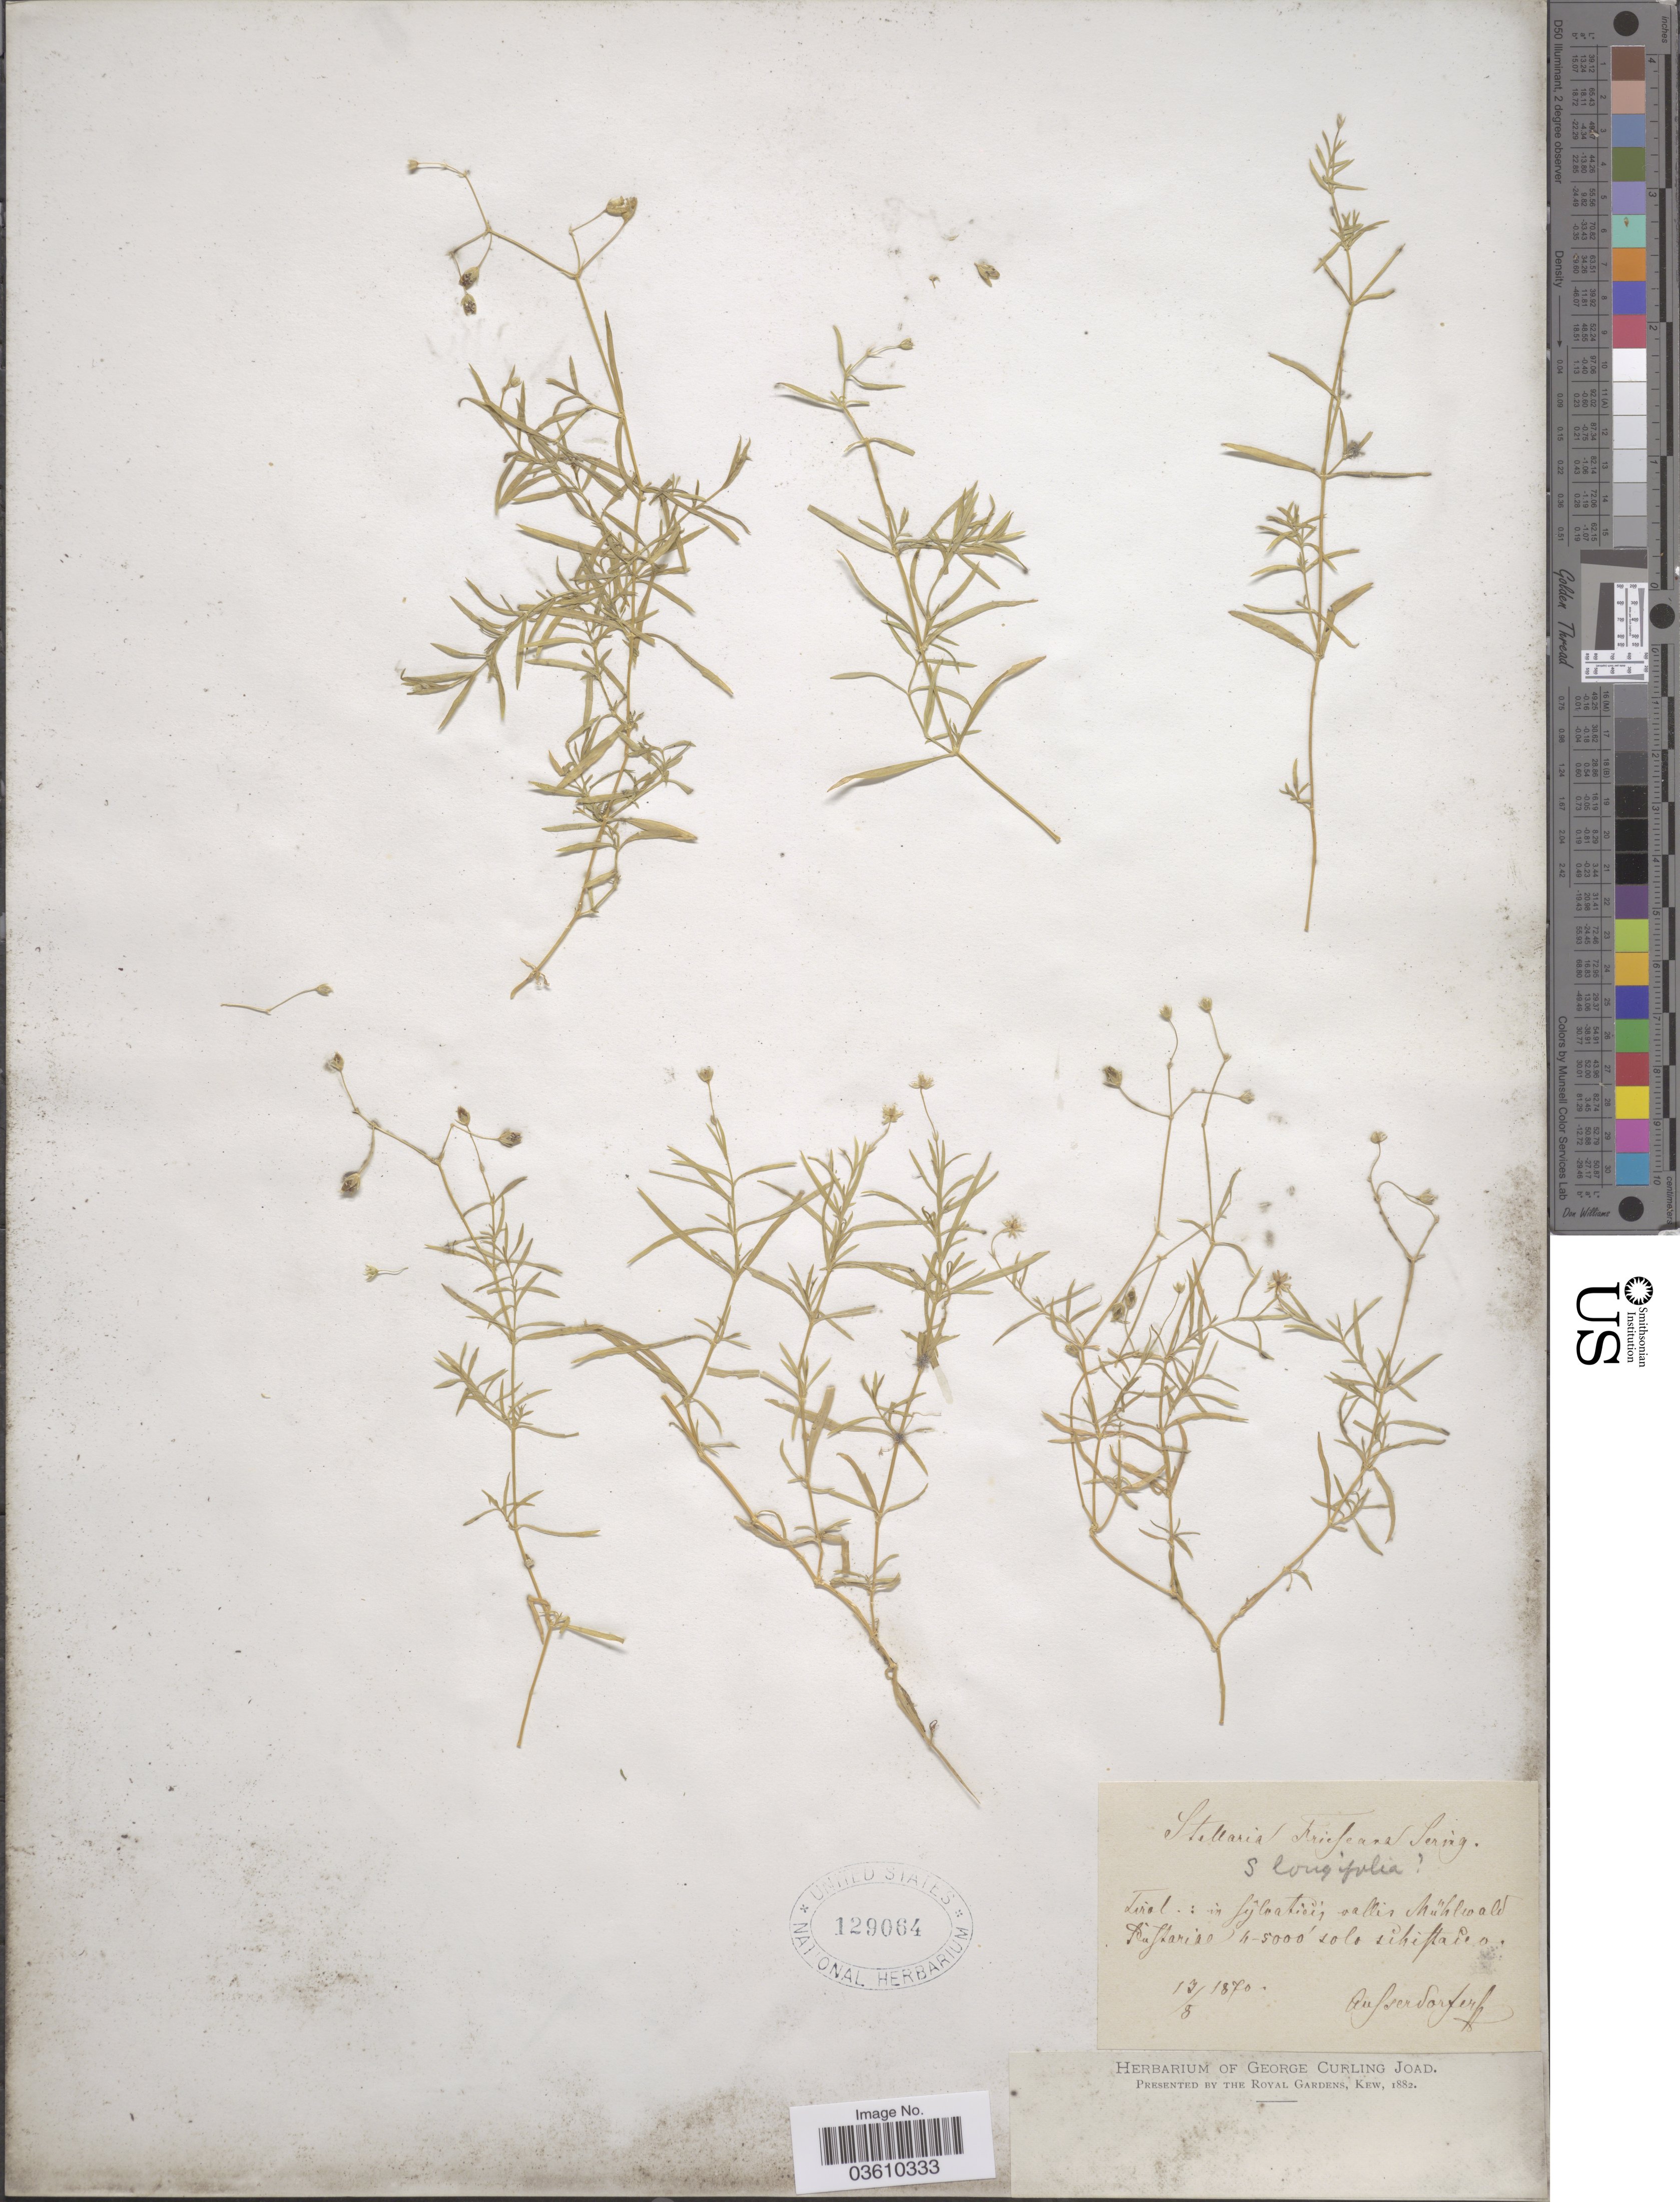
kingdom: Plantae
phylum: Tracheophyta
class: Magnoliopsida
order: Caryophyllales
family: Caryophyllaceae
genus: Stellaria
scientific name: Stellaria longifolia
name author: Muhl. ex Willd.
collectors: Aufsersdorfer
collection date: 1870-08-13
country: Italy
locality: Tirol: in [illegible text] vallis Mühlwald Pustariae.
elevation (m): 1219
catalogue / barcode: US 129064